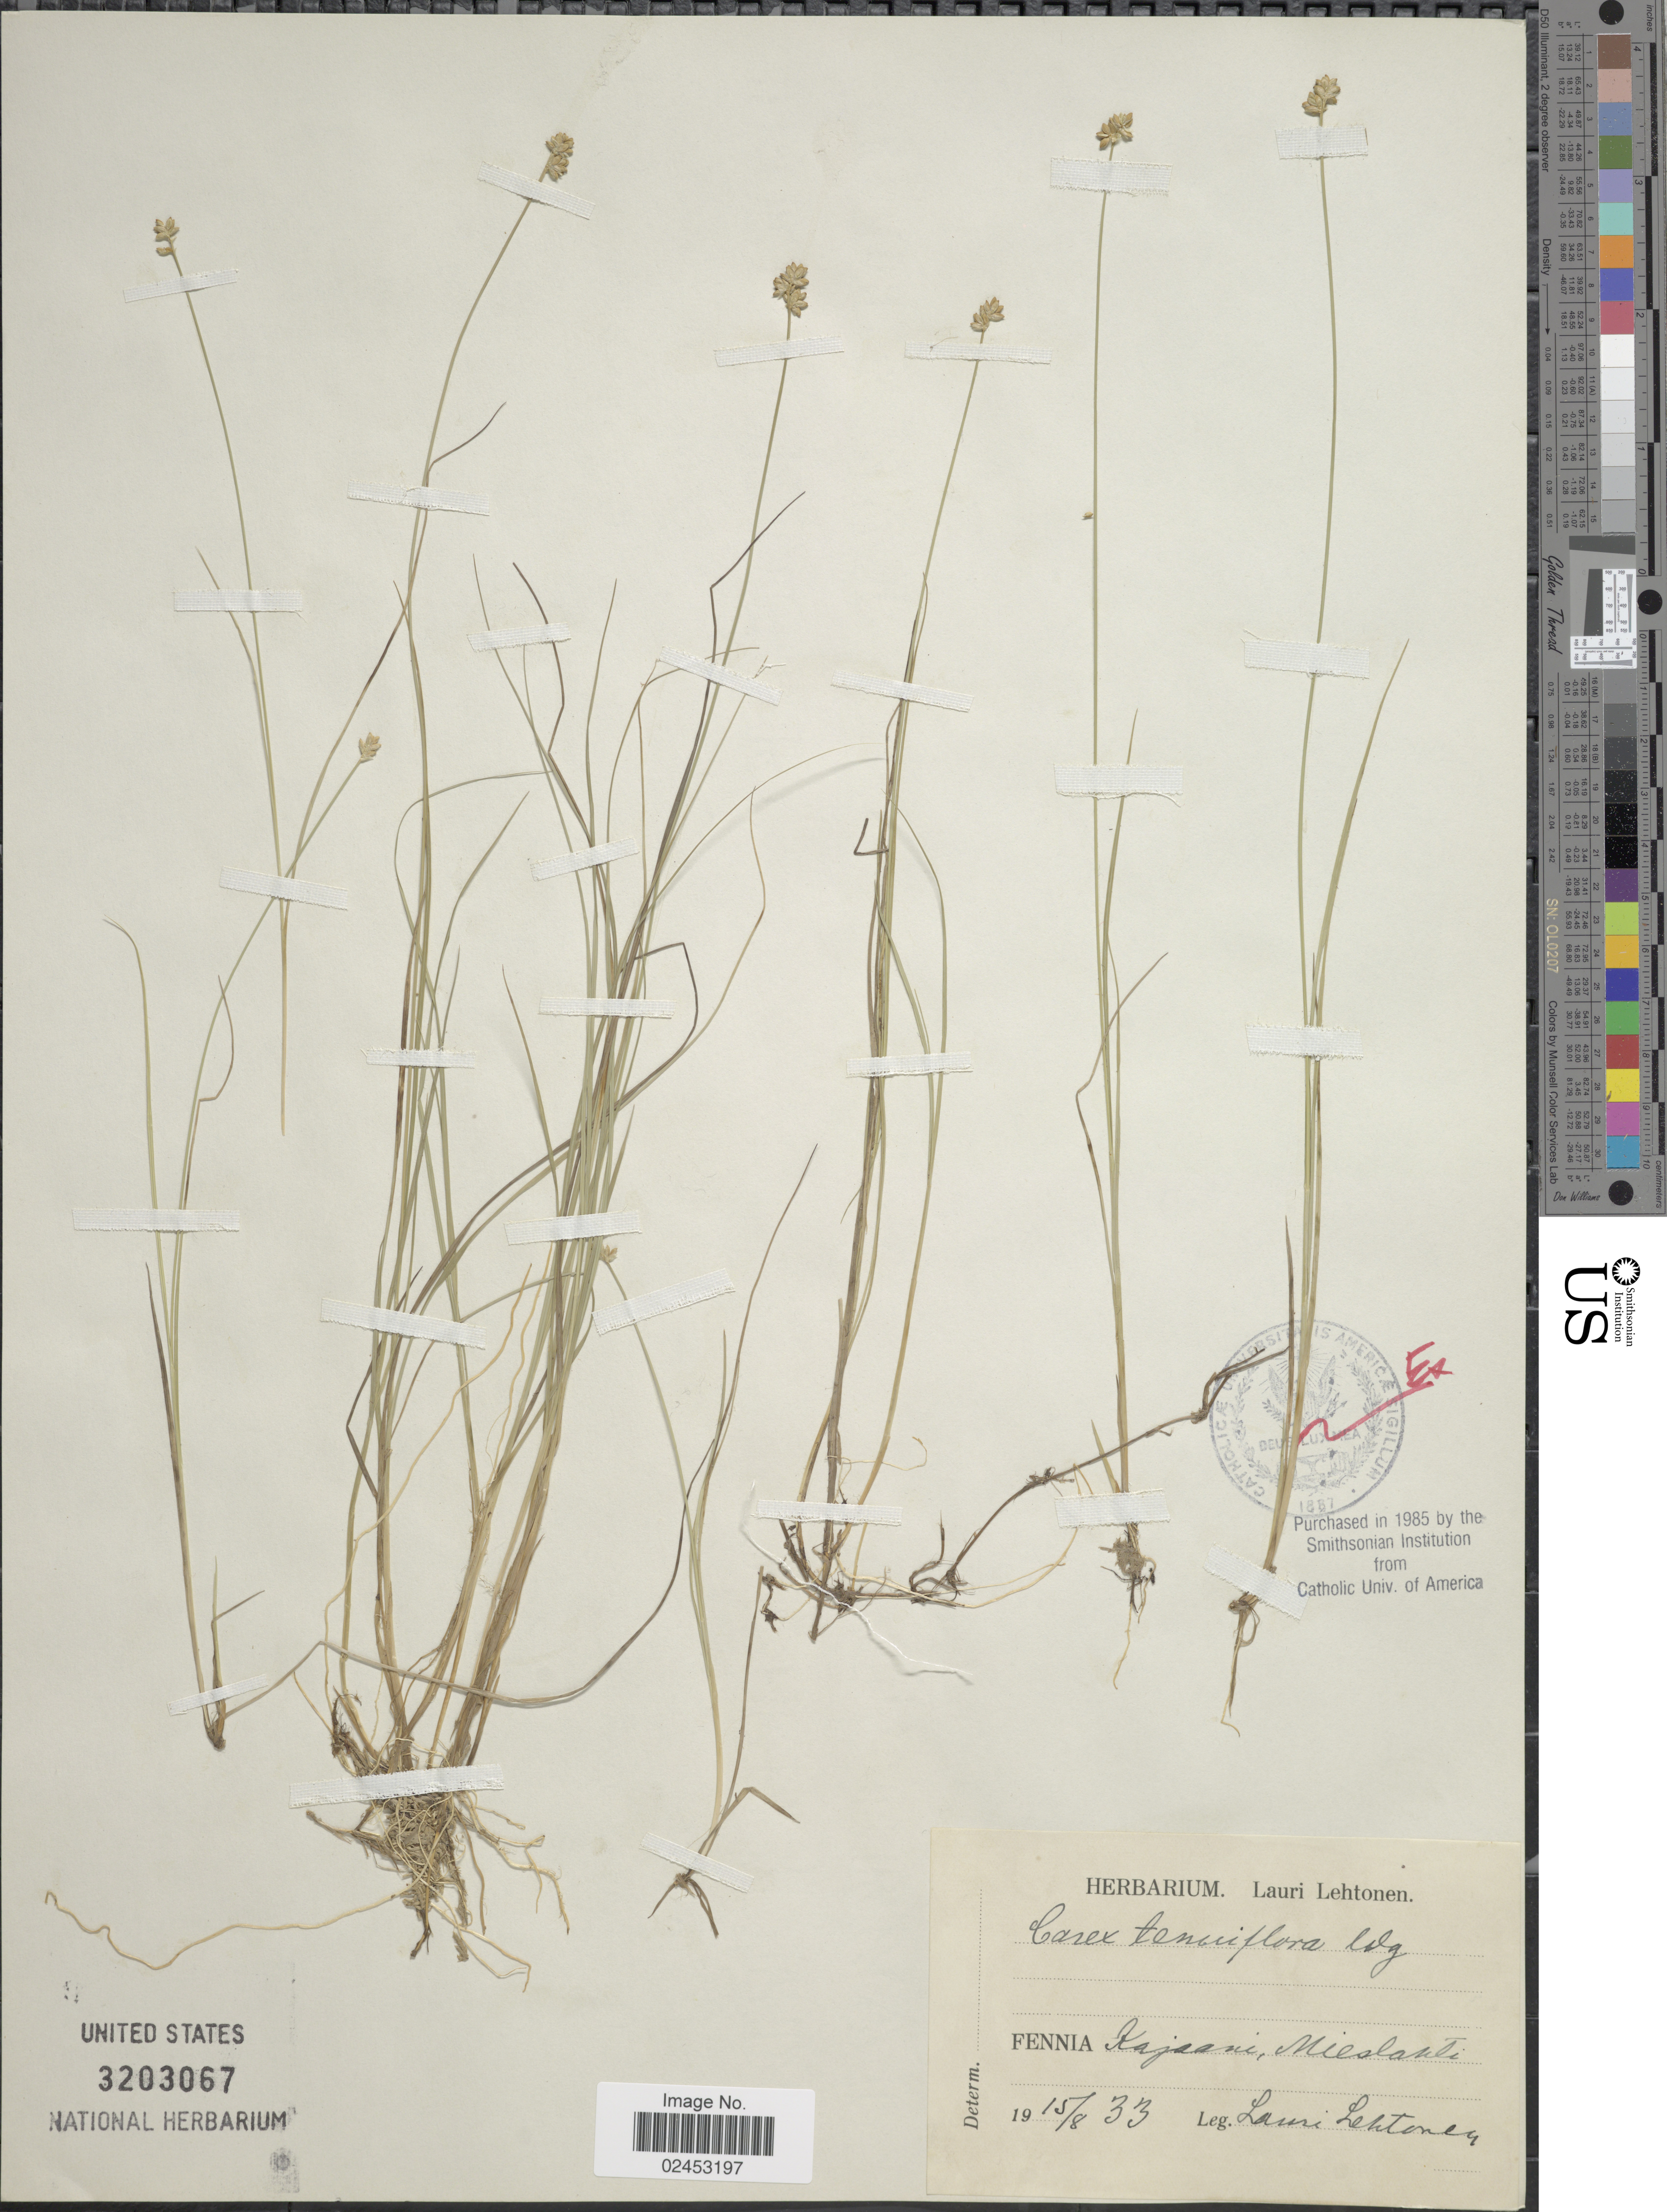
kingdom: Plantae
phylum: Tracheophyta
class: Liliopsida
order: Poales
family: Cyperaceae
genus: Carex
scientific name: Carex tenuiflora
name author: Wahlenb.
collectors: L. Lehtonen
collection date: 1933-08-15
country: Finland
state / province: Kainuu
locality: Fennia, Kajaani, Mieslanti.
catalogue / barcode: US 3203067